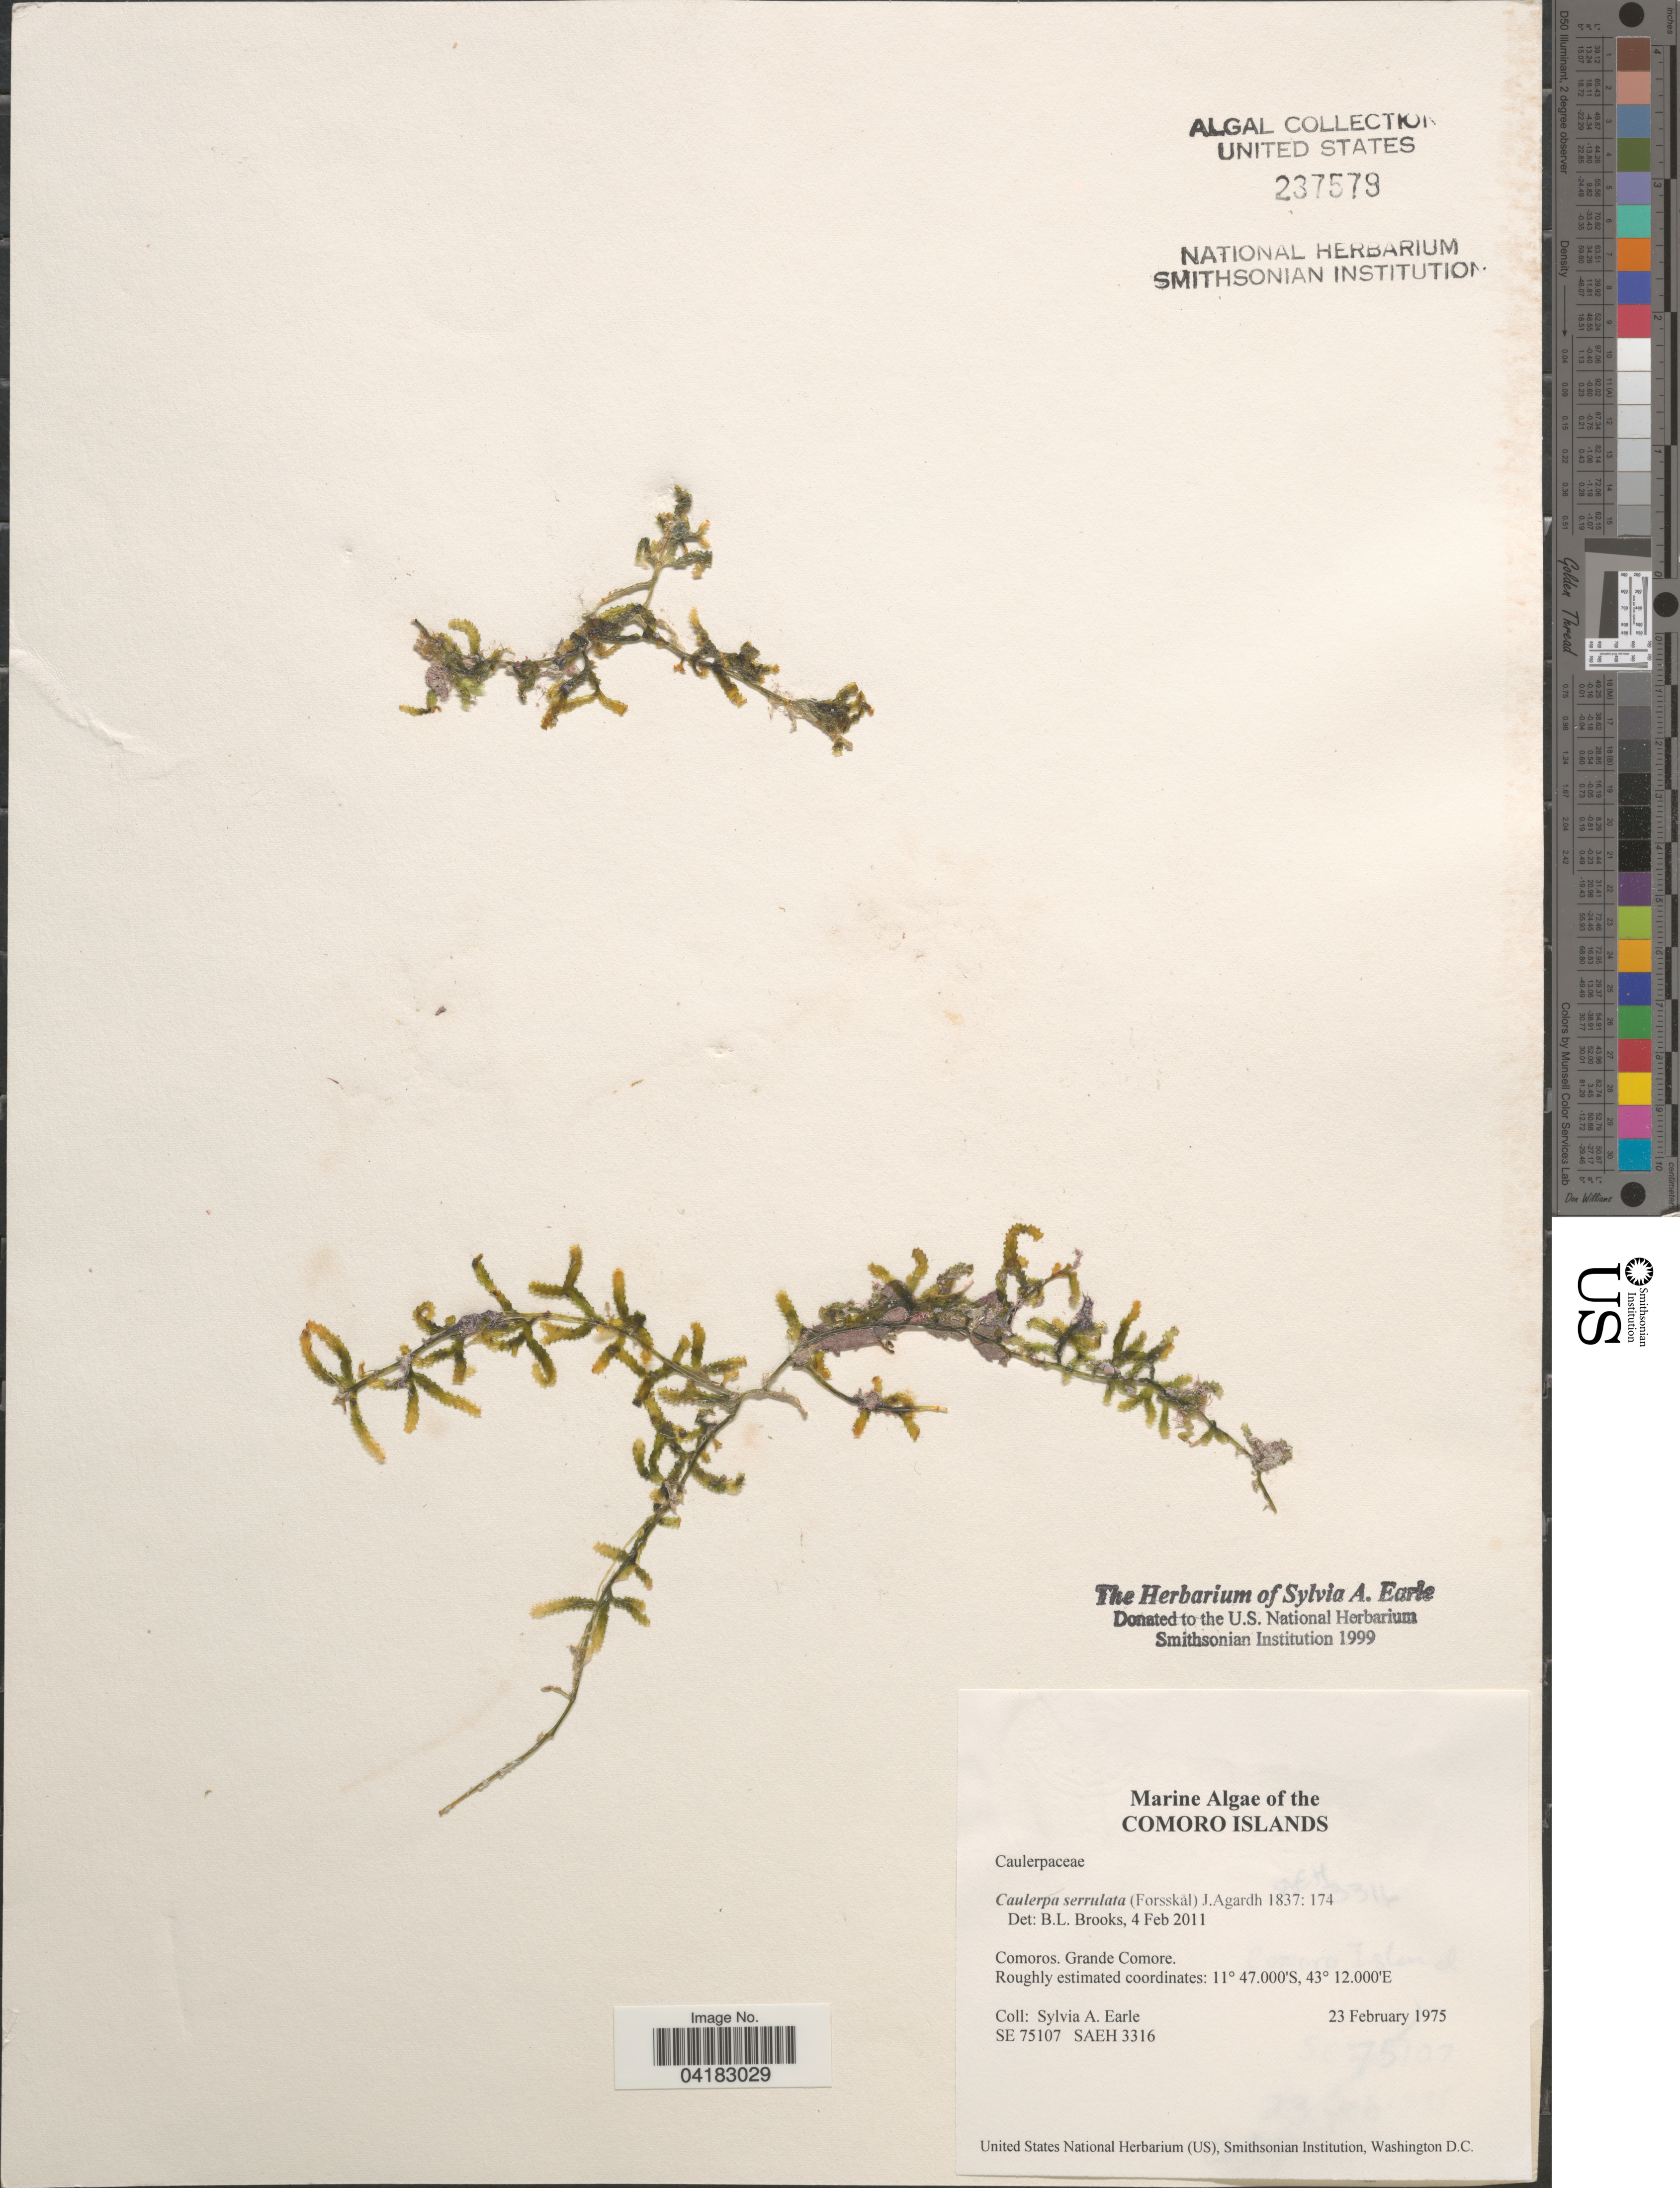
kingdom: Plantae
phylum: Chlorophyta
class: Ulvophyceae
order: Bryopsidales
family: Caulerpaceae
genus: Caulerpa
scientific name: Caulerpa serrulata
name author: (Forssk.) J. Agardh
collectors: S. A. Earle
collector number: SE75107/SAEH3316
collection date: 1975-02-23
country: Comoros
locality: Grande Comore.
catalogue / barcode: US 237579